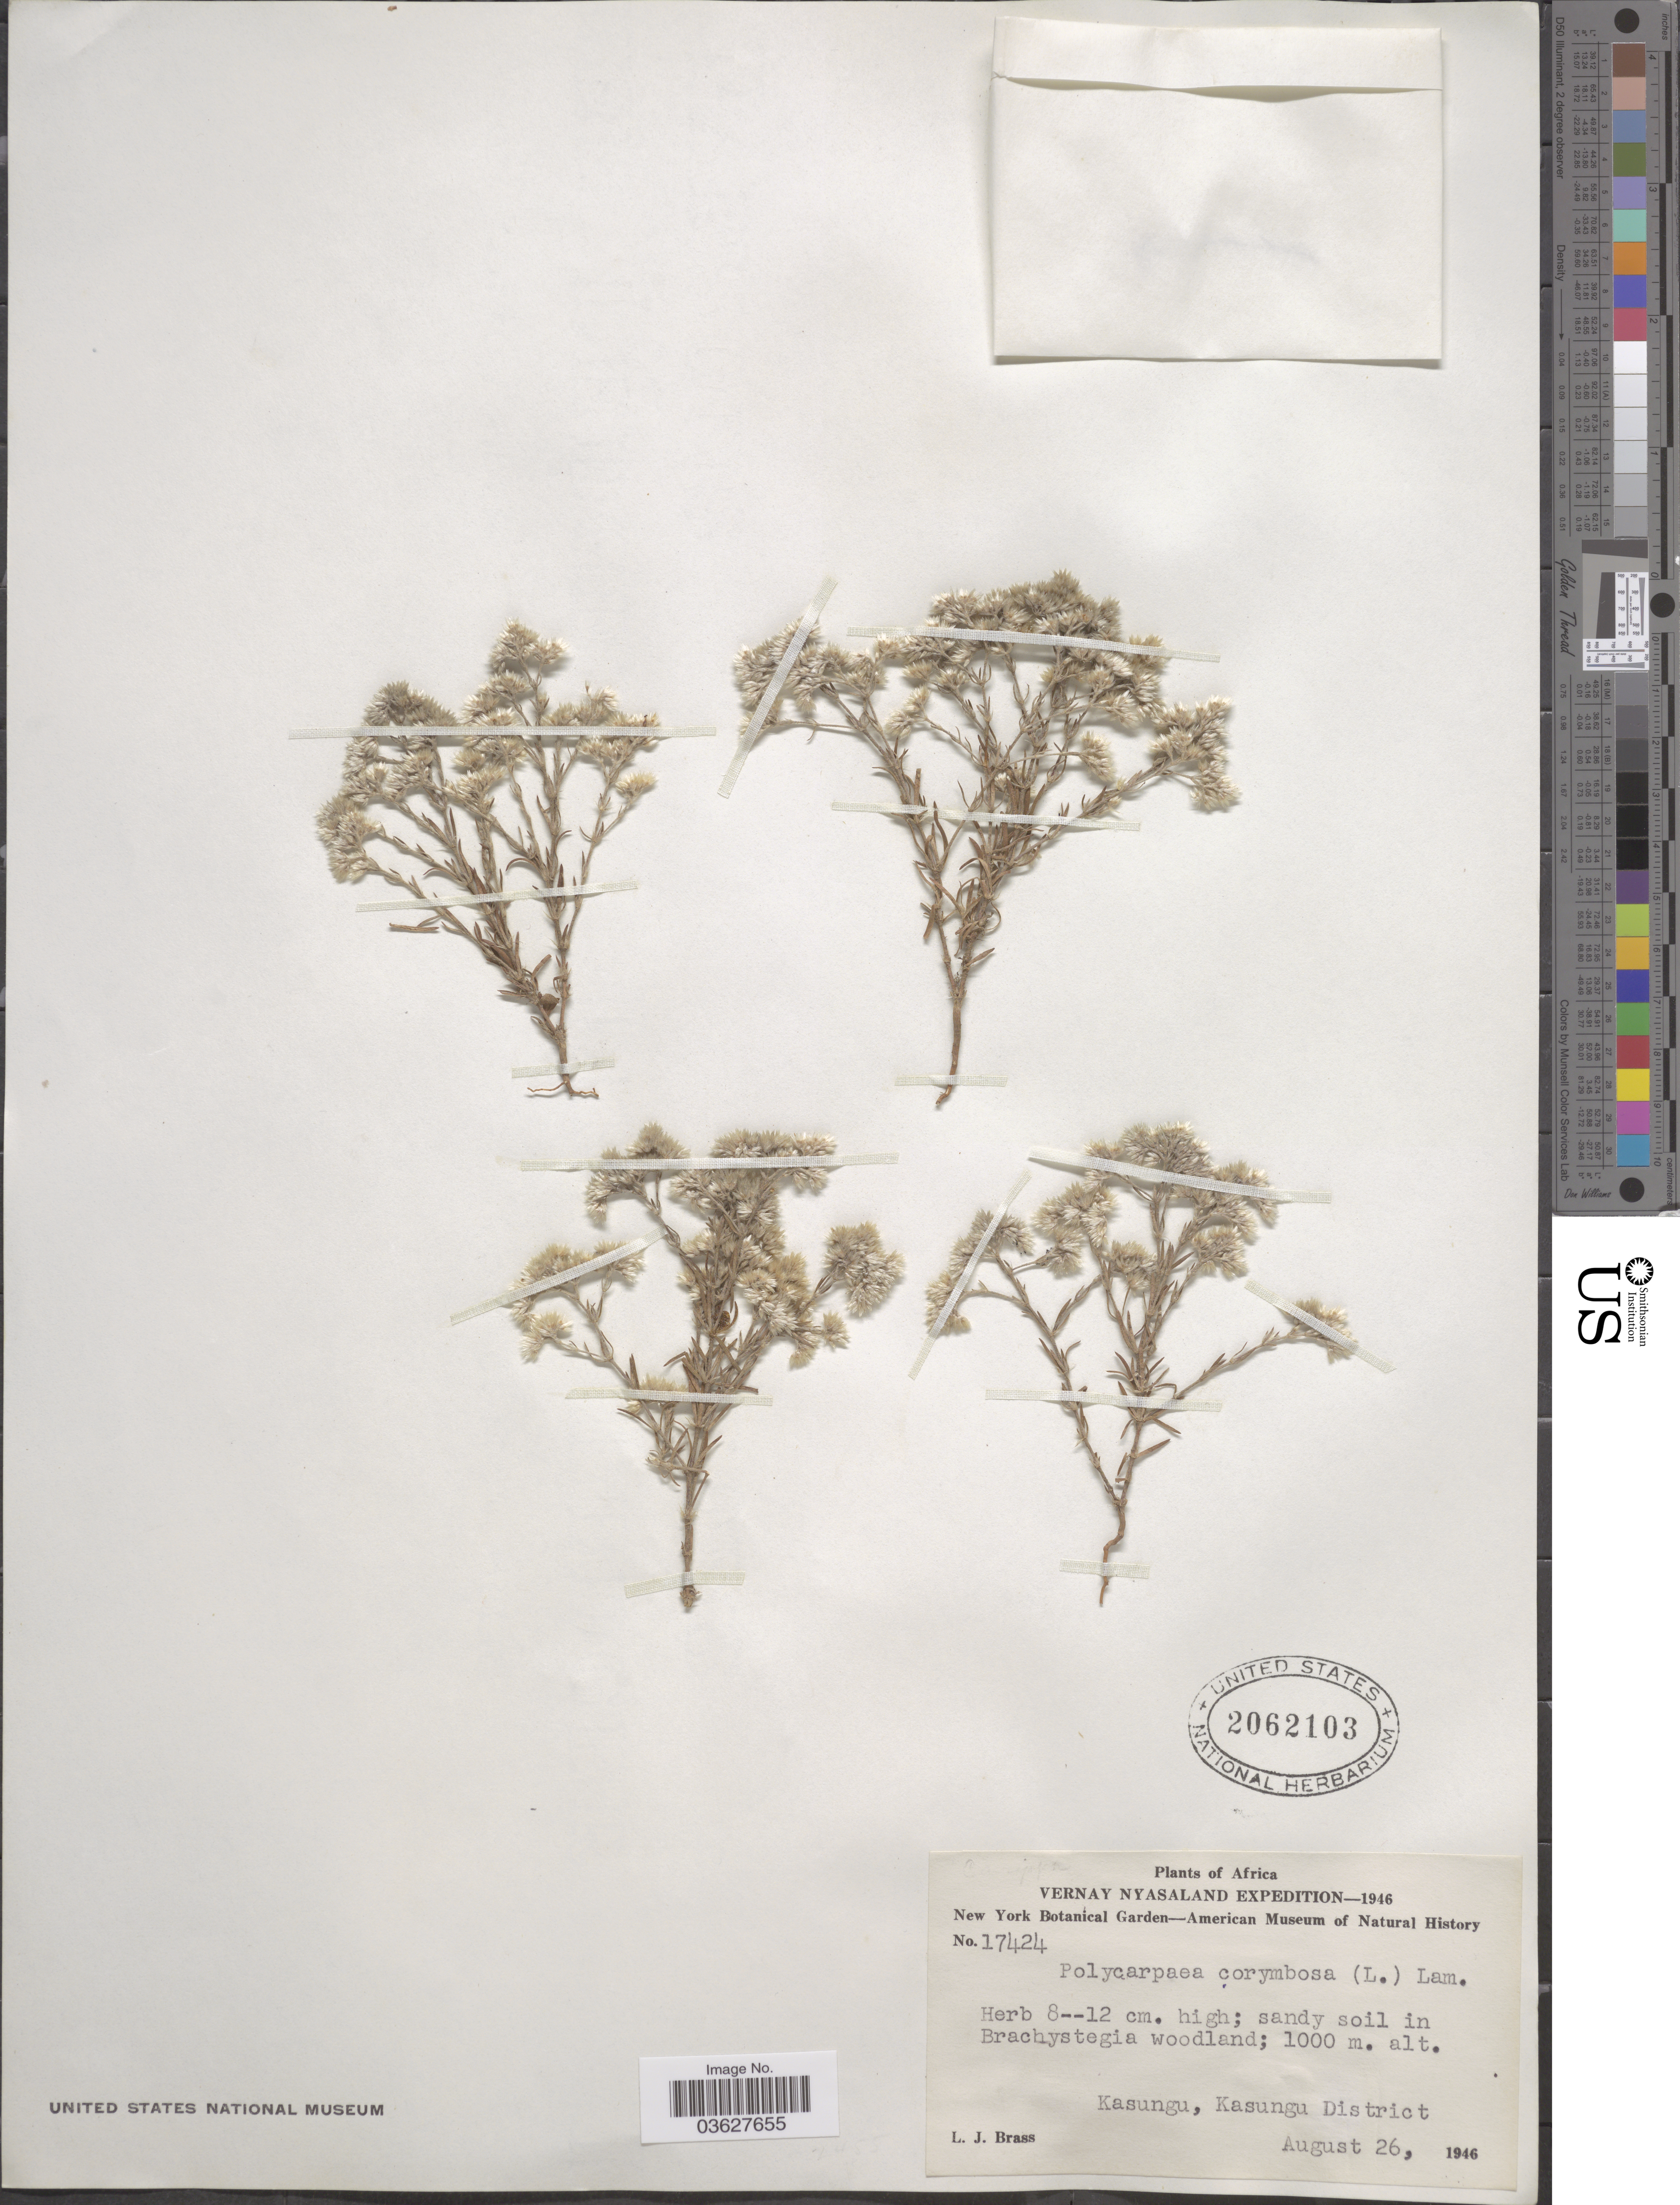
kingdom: Plantae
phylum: Tracheophyta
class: Magnoliopsida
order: Caryophyllales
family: Caryophyllaceae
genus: Polycarpaea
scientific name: Polycarpaea corymbosa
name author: (L.) Lam.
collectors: L. J. Brass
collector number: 17424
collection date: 1946-08-26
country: Malawi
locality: Vernay Nyasaland. Kasungu, Kasungu District.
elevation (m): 1000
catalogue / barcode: US 2062103